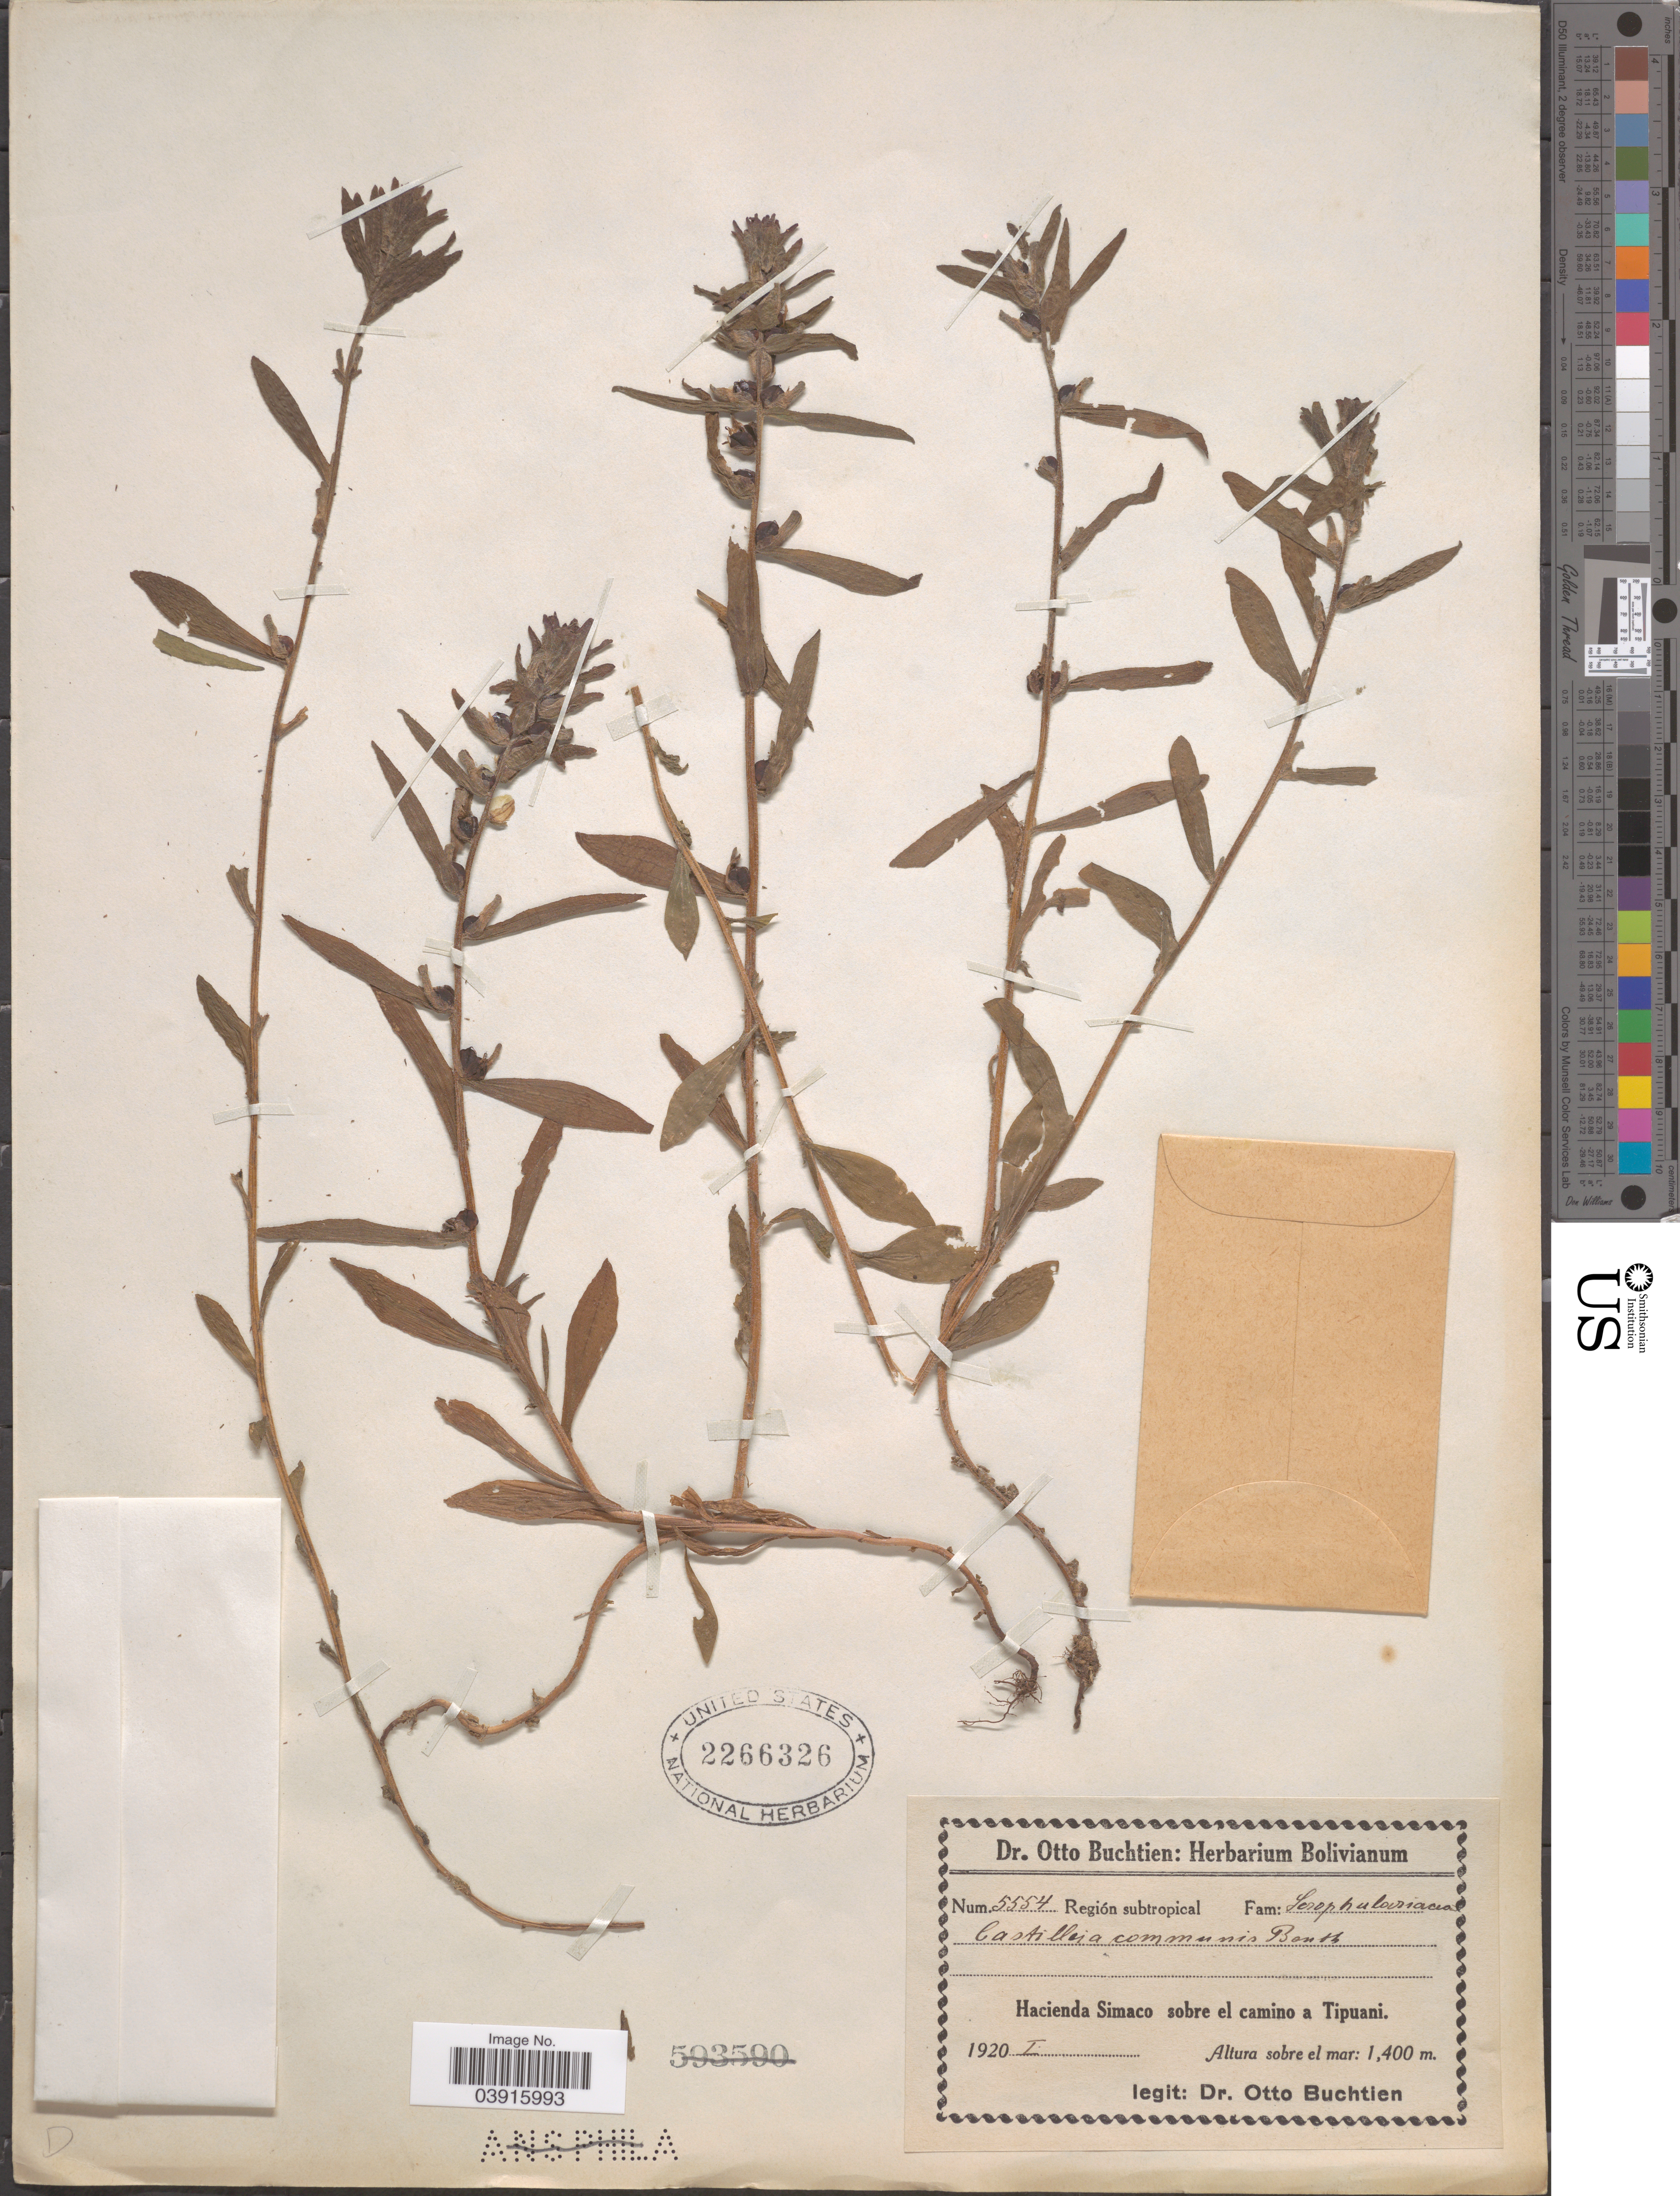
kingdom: Plantae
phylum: Tracheophyta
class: Magnoliopsida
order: Lamiales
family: Orobanchaceae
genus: Castilleja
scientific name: Castilleja communis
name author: Benth.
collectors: O. Buchtien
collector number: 5554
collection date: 1920-01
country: Bolivia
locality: Región subtropical. Hacienda Simaco sobre el camino a Tipuani.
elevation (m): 1400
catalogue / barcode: US 2266326